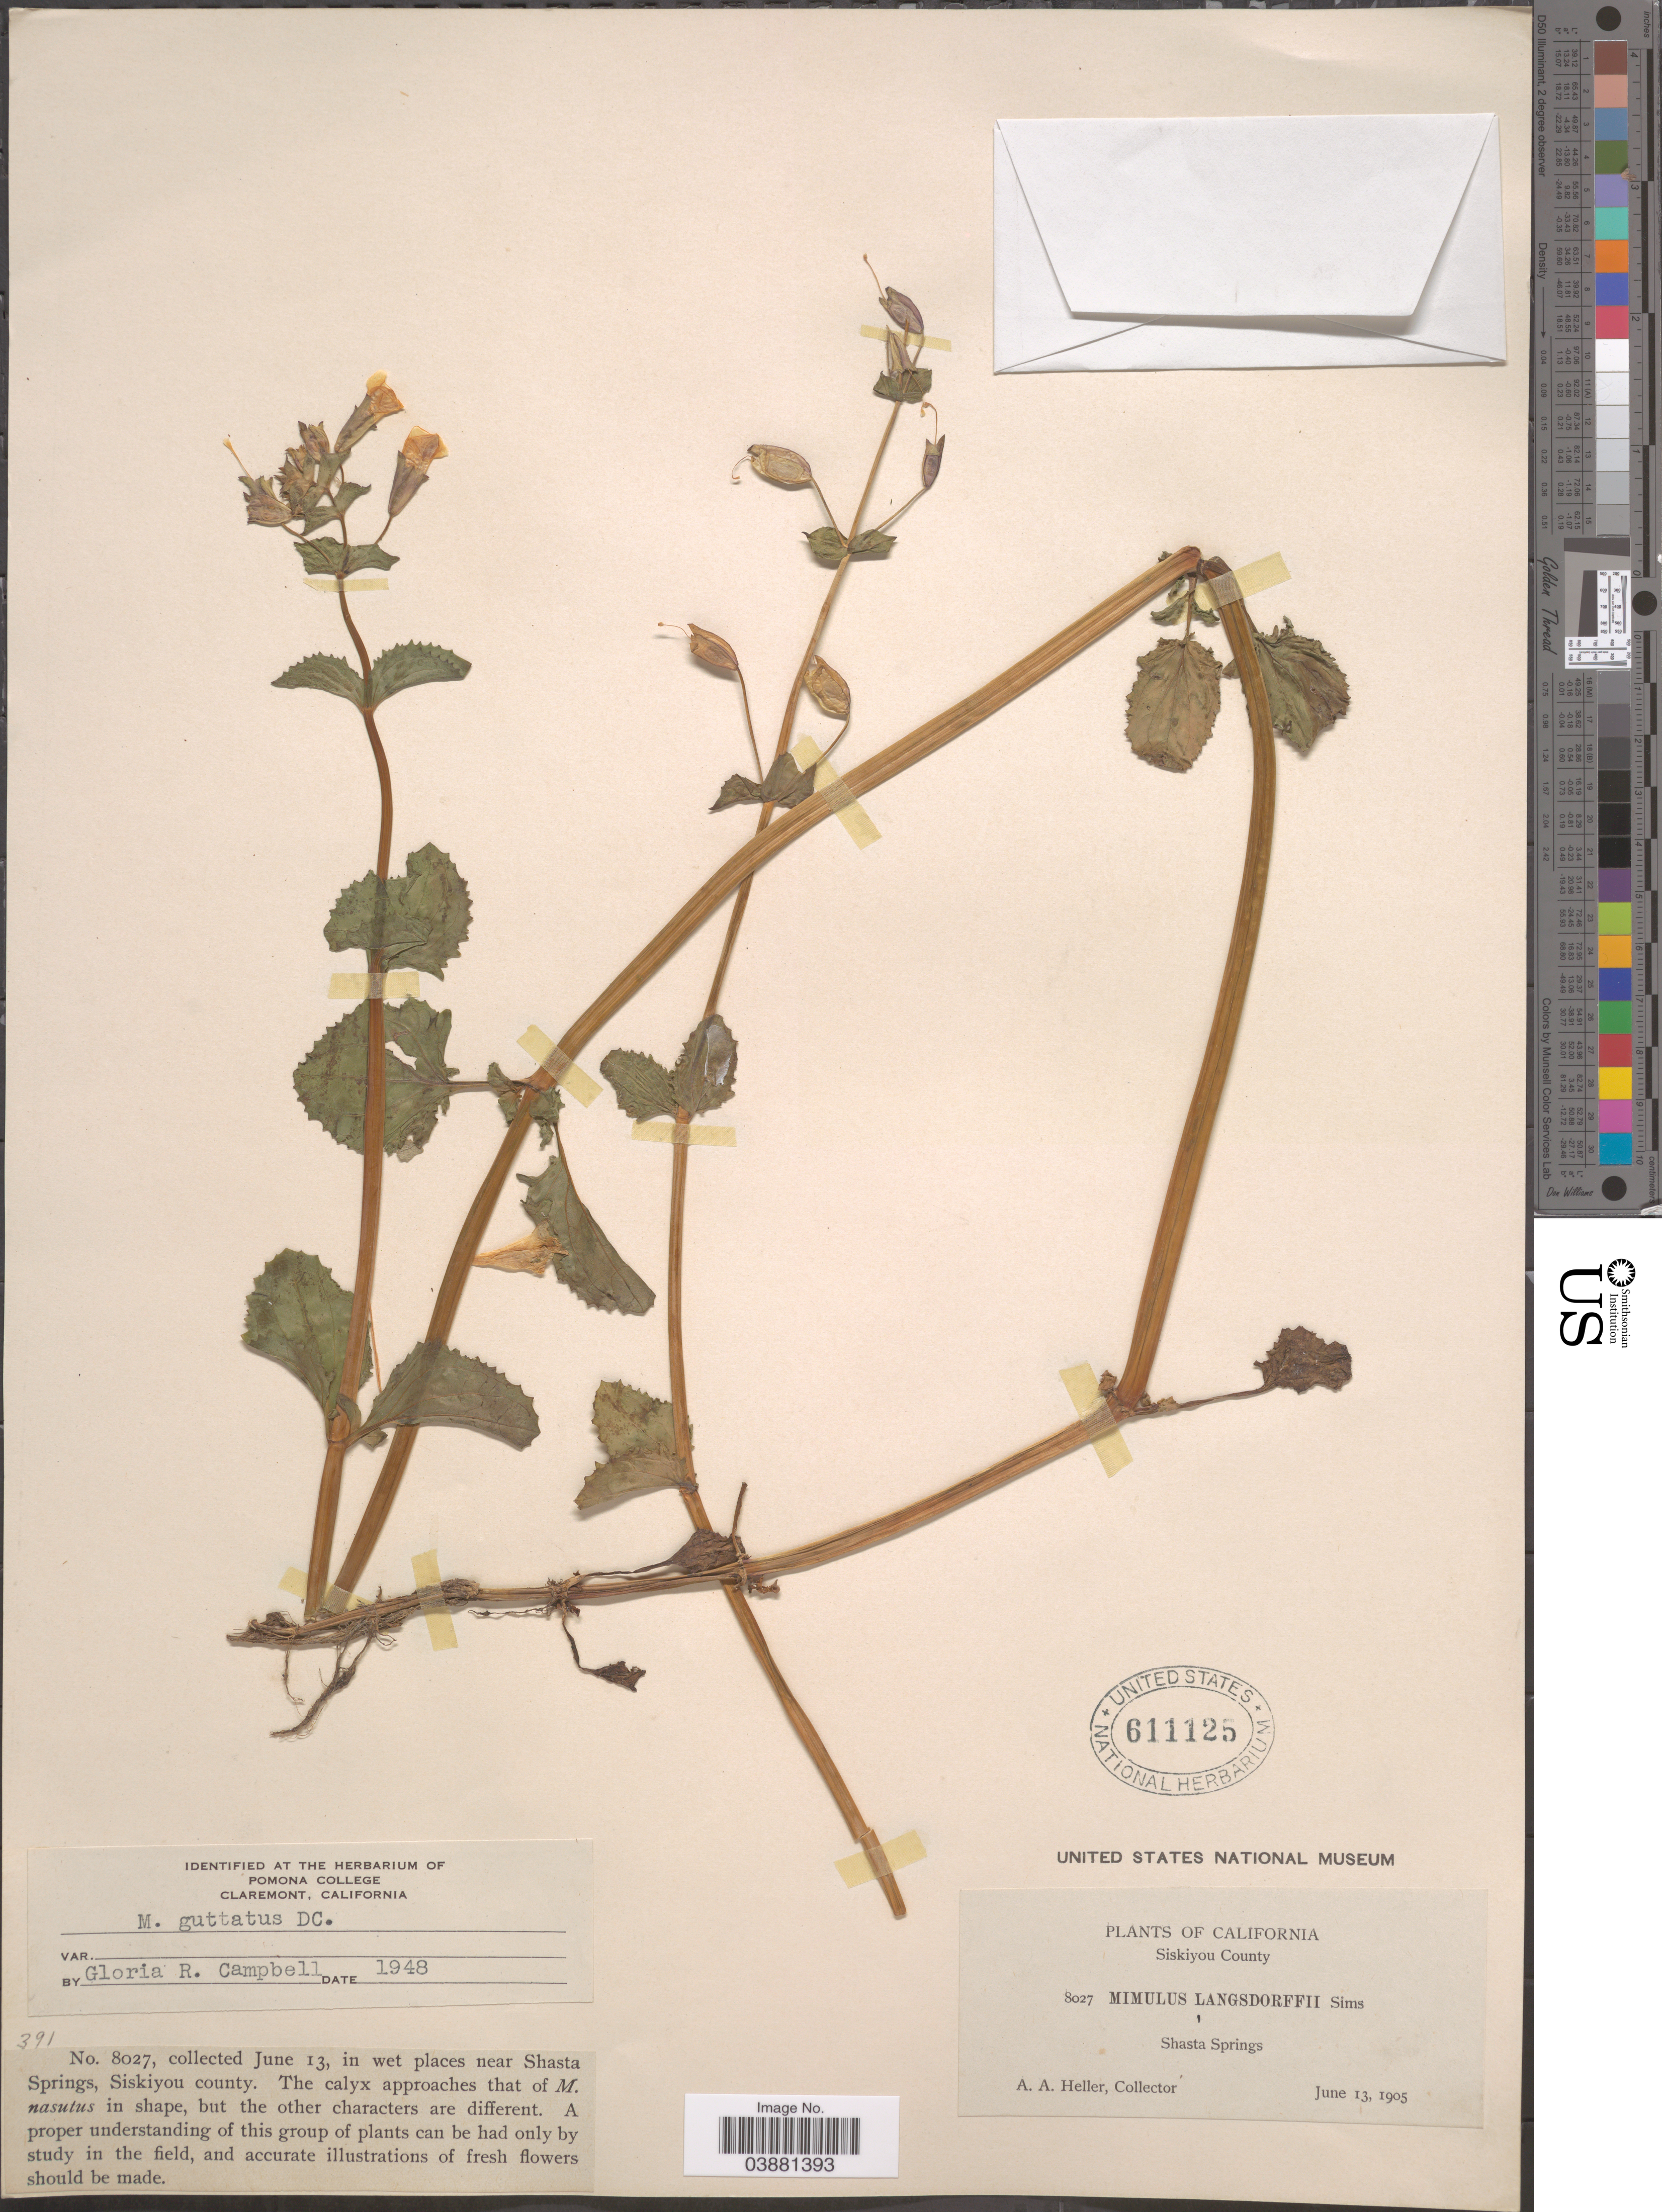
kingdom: Plantae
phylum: Tracheophyta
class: Magnoliopsida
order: Lamiales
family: Phrymaceae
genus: Mimulus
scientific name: Mimulus guttatus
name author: DC.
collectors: A. A. Heller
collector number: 8027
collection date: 1905-06-13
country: United States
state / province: California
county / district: Siskiyou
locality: Siskiyou County. Shasta Springs.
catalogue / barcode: US 611125